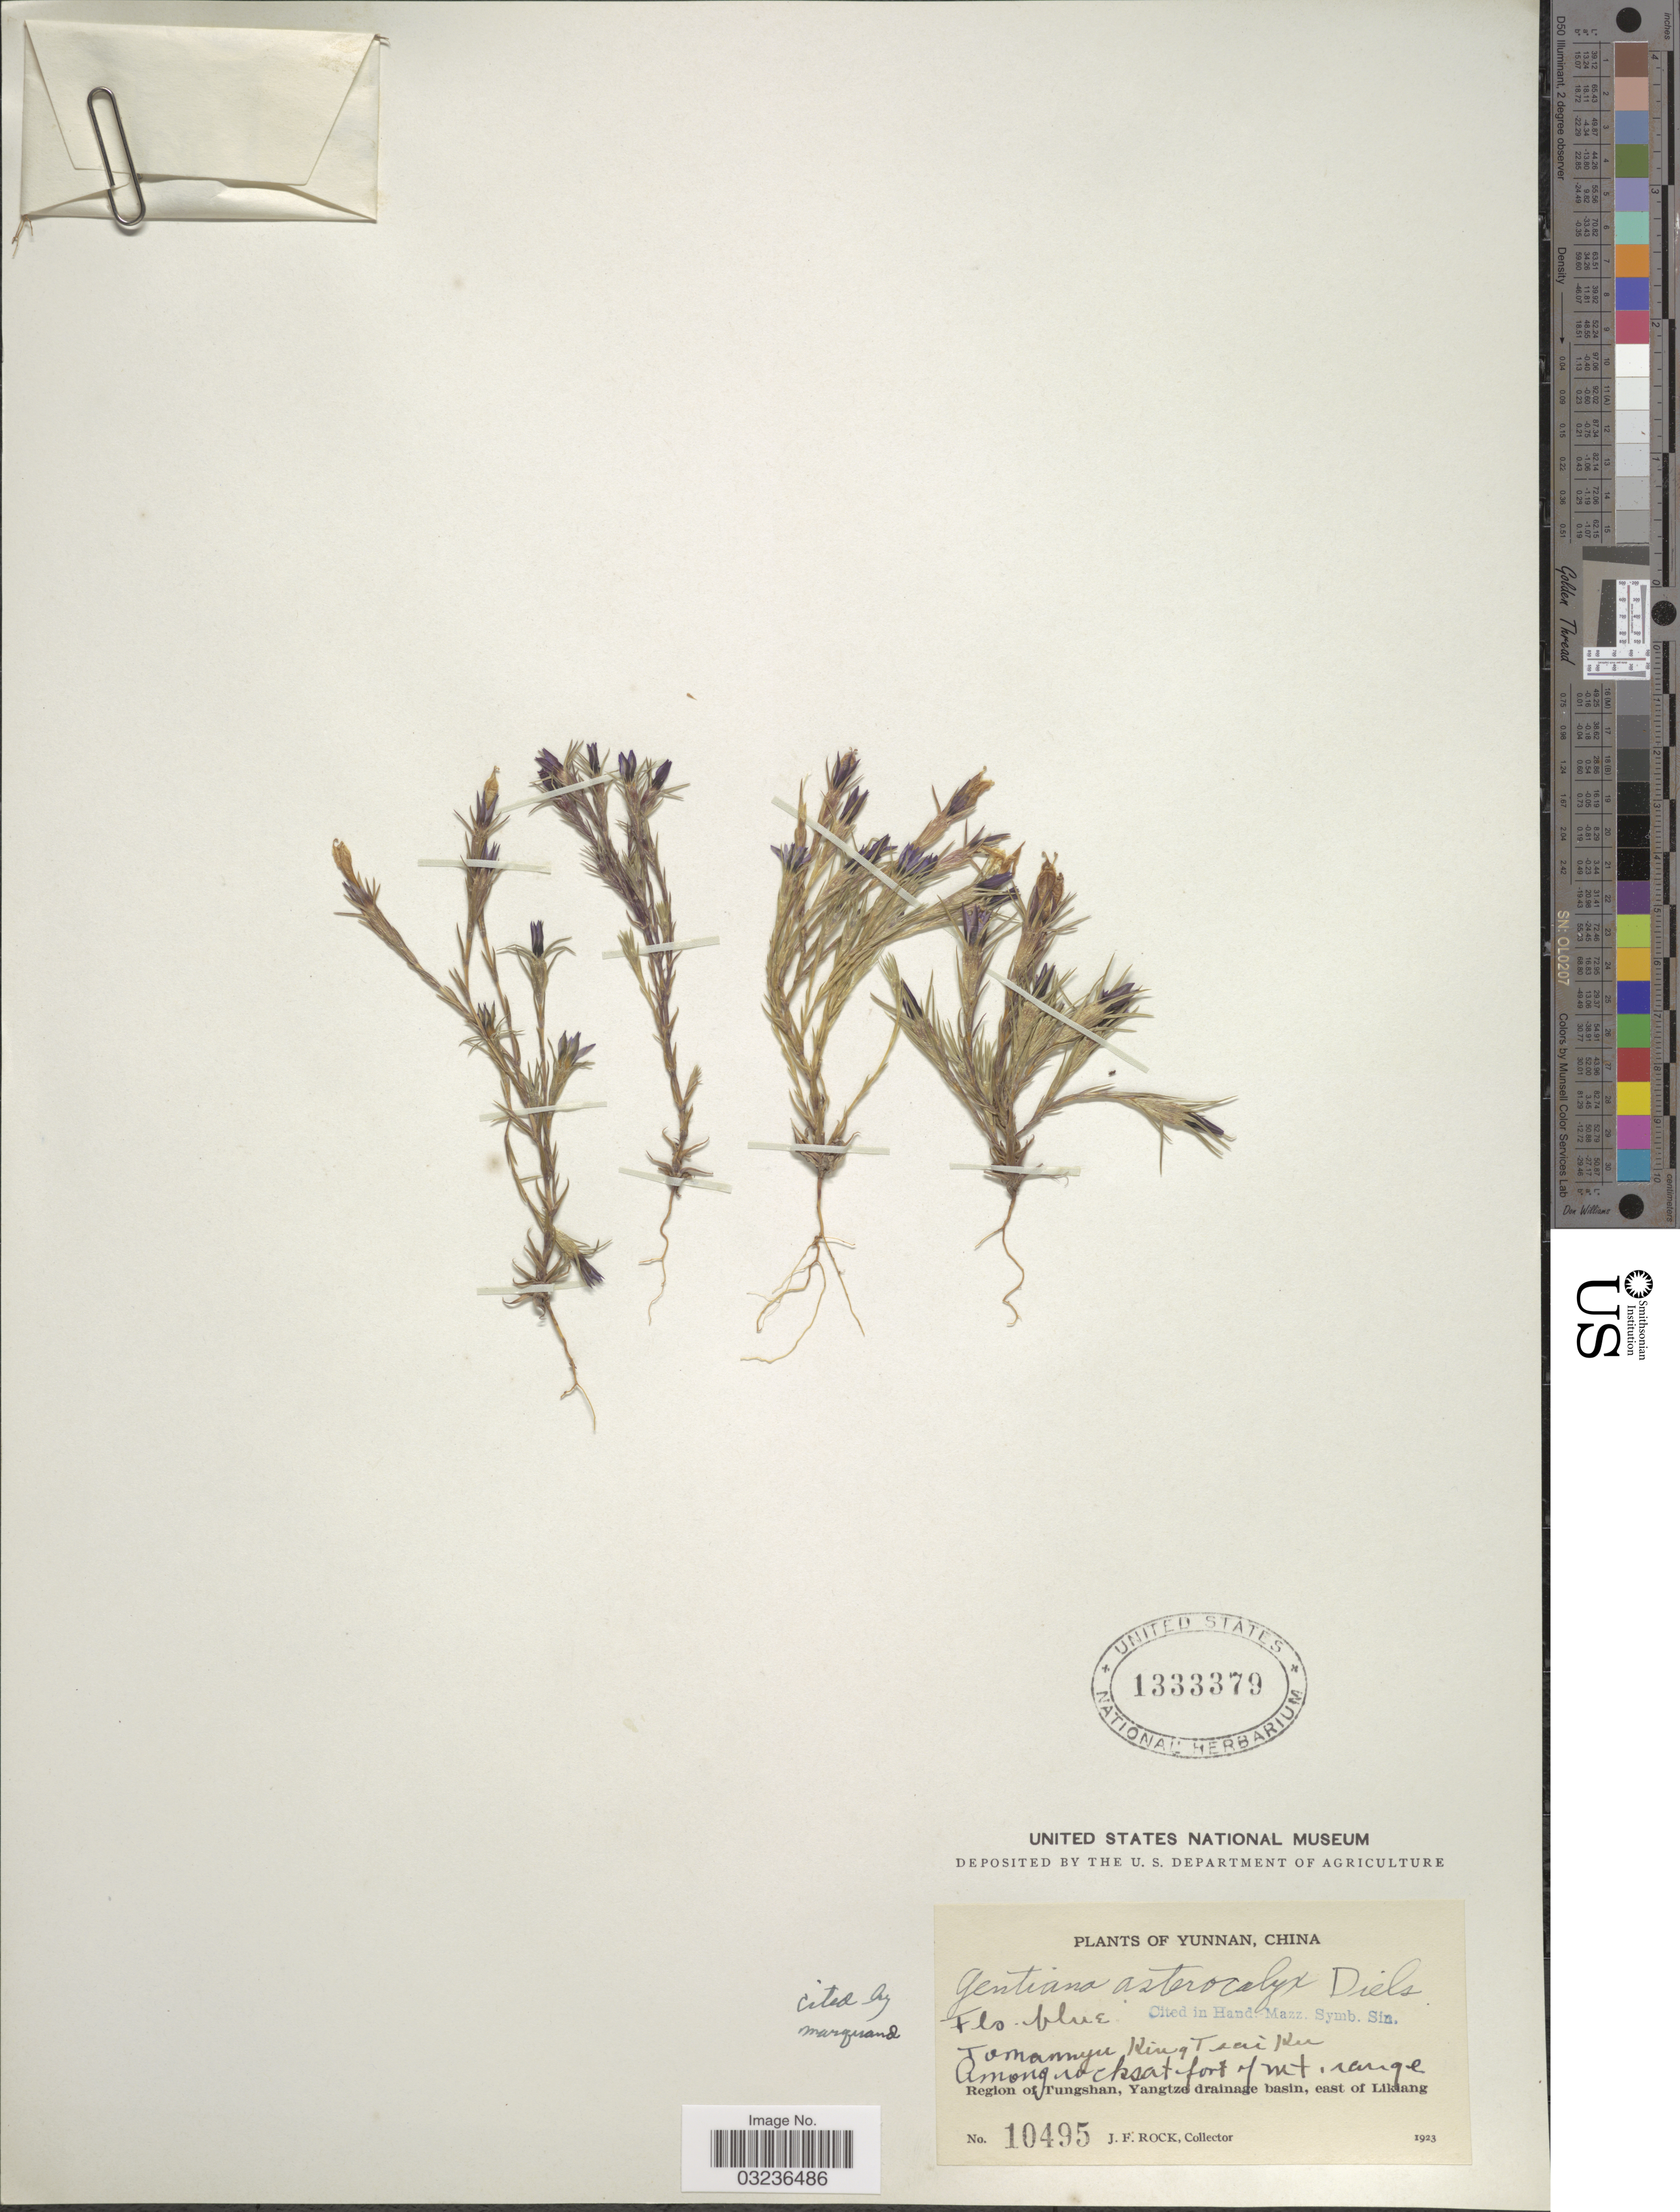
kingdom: Plantae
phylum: Tracheophyta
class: Magnoliopsida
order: Gentianales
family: Gentianaceae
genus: Gentiana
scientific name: Gentiana asterocalyx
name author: Diels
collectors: J. Rock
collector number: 10495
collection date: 1923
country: China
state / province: Yunnan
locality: Tomannyu King Tsai Ku. Among rocks at fort Mt. range. Region of Tungshan, Yangtze drainage basin, east of Likiang.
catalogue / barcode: US 1333379